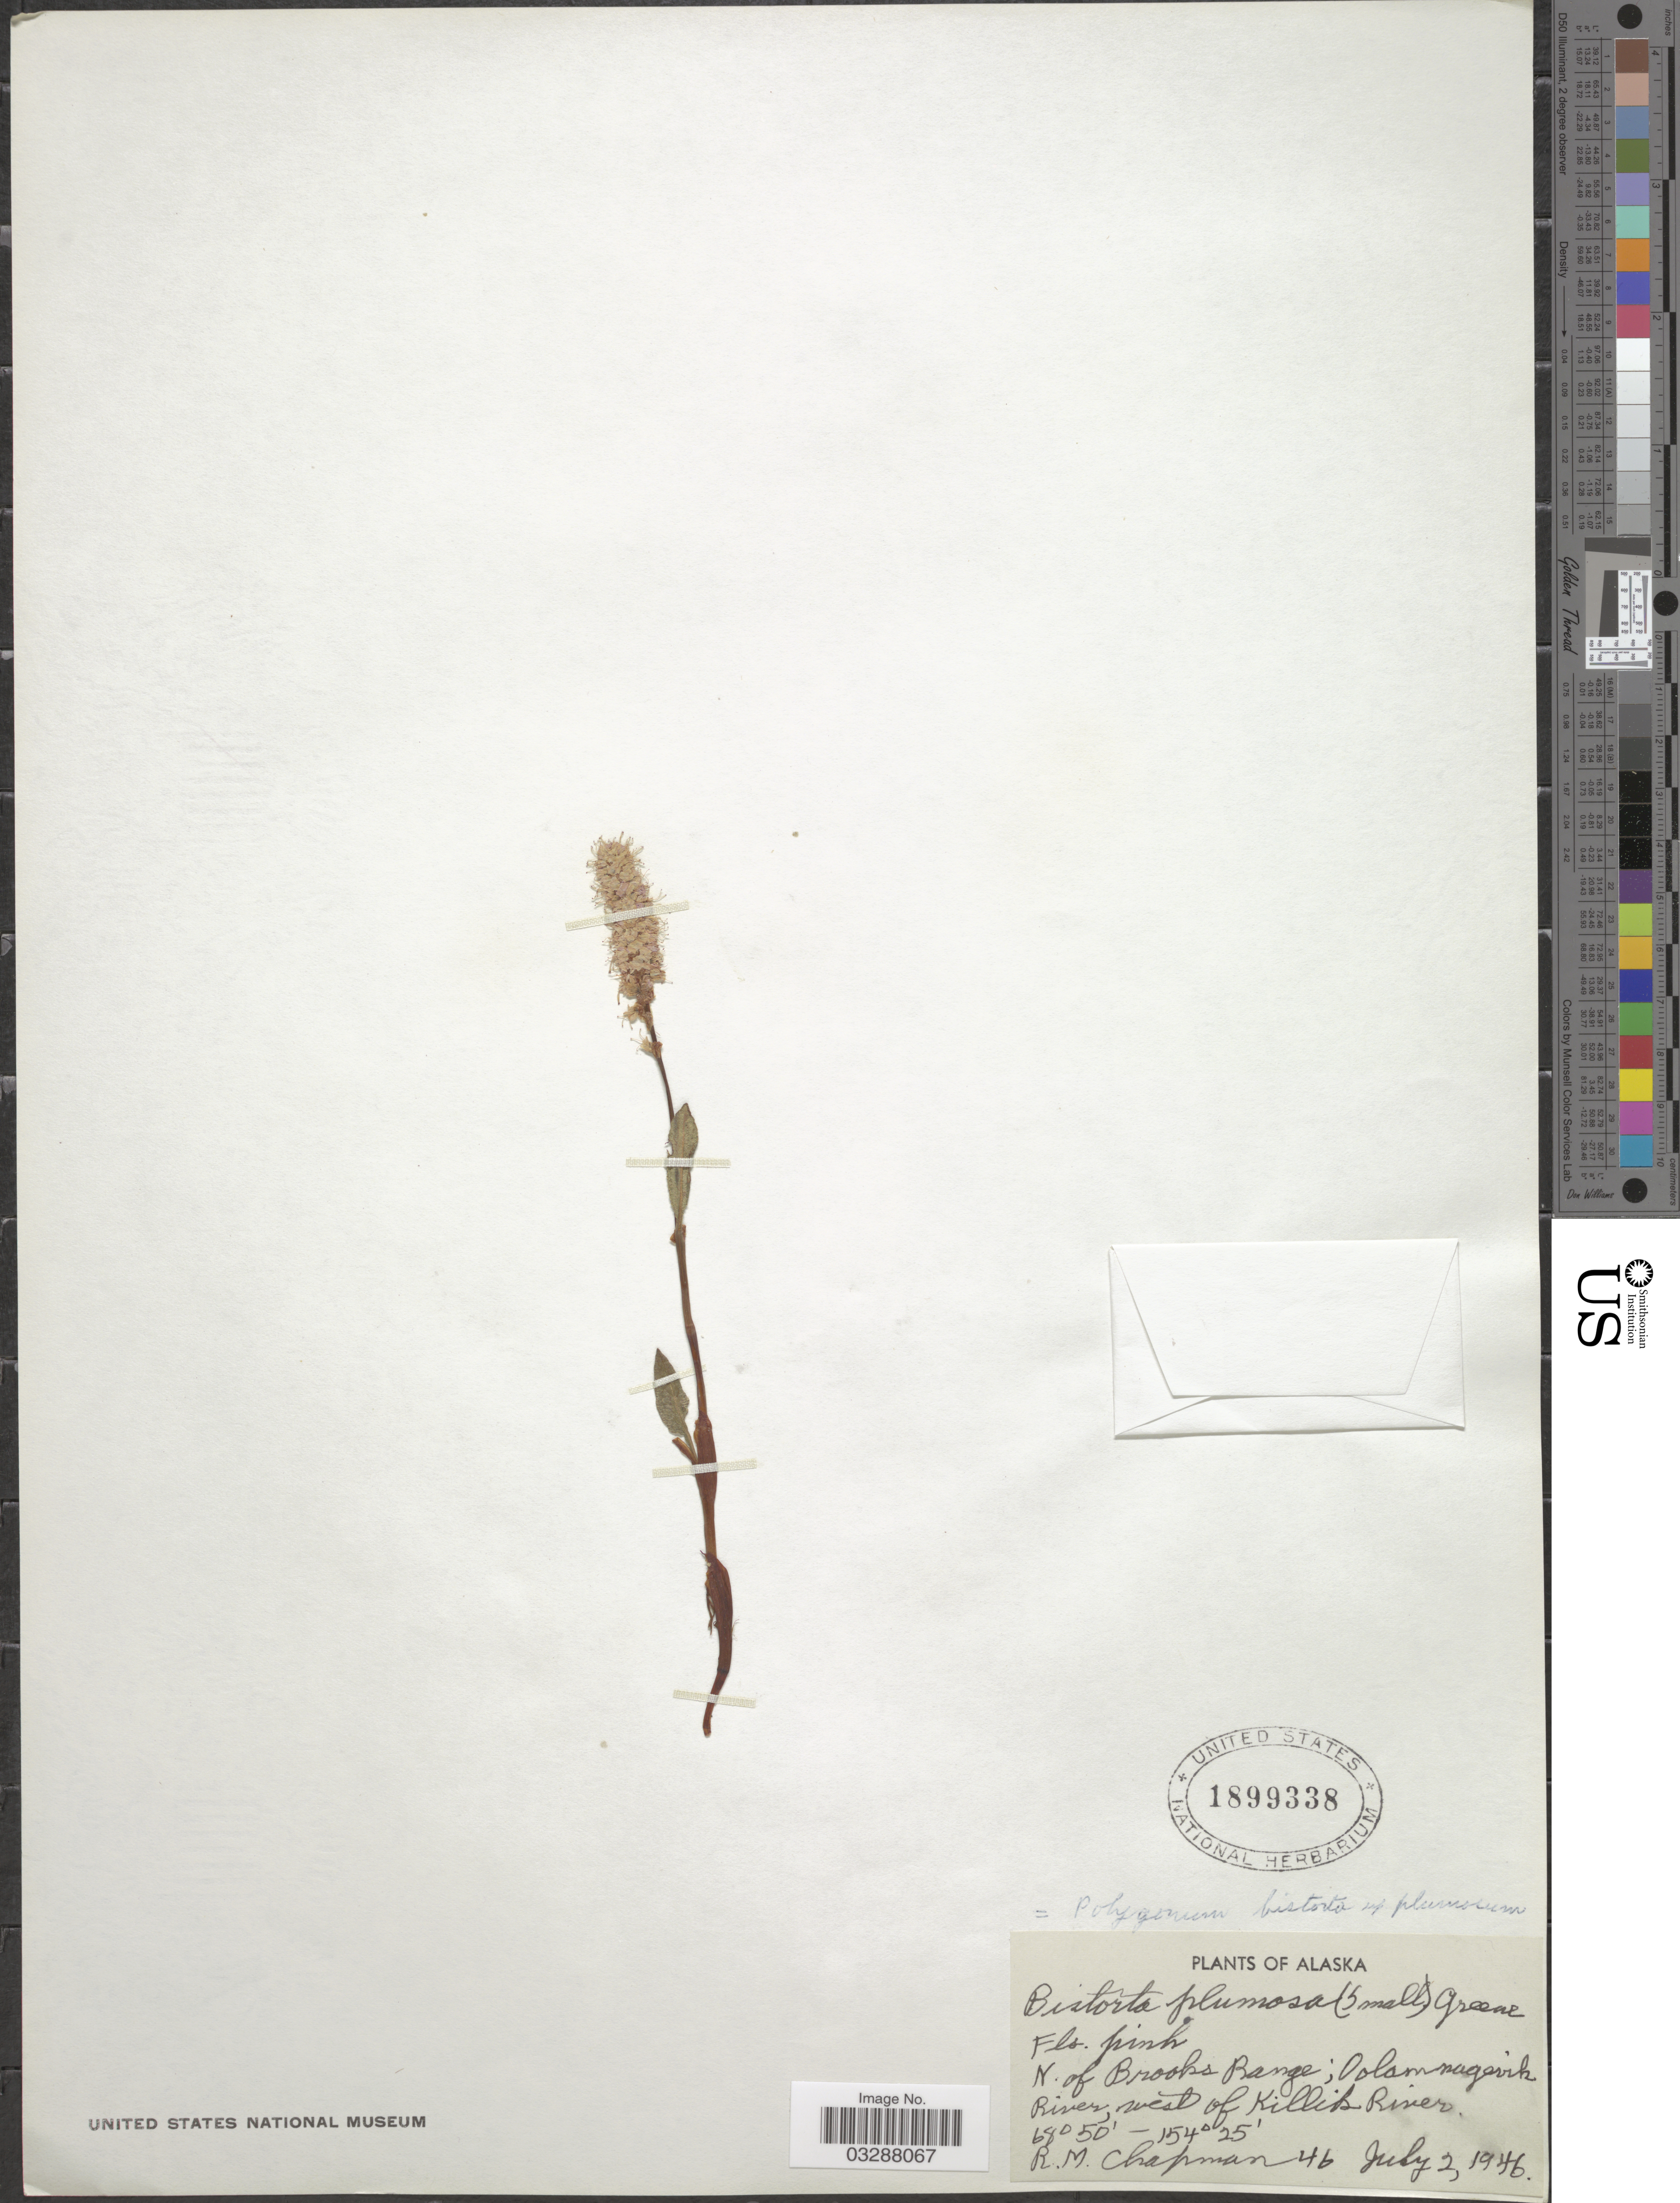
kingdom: Plantae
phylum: Tracheophyta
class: Magnoliopsida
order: Caryophyllales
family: Polygonaceae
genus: Bistorta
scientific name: Bistorta plumosa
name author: (Small) Greene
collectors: R. M. Chapman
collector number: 46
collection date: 1946-07-02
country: United States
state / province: Alaska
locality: N. of Brooks Range; Oolamnagavik River, west of Killik River.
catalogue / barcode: US 1899338